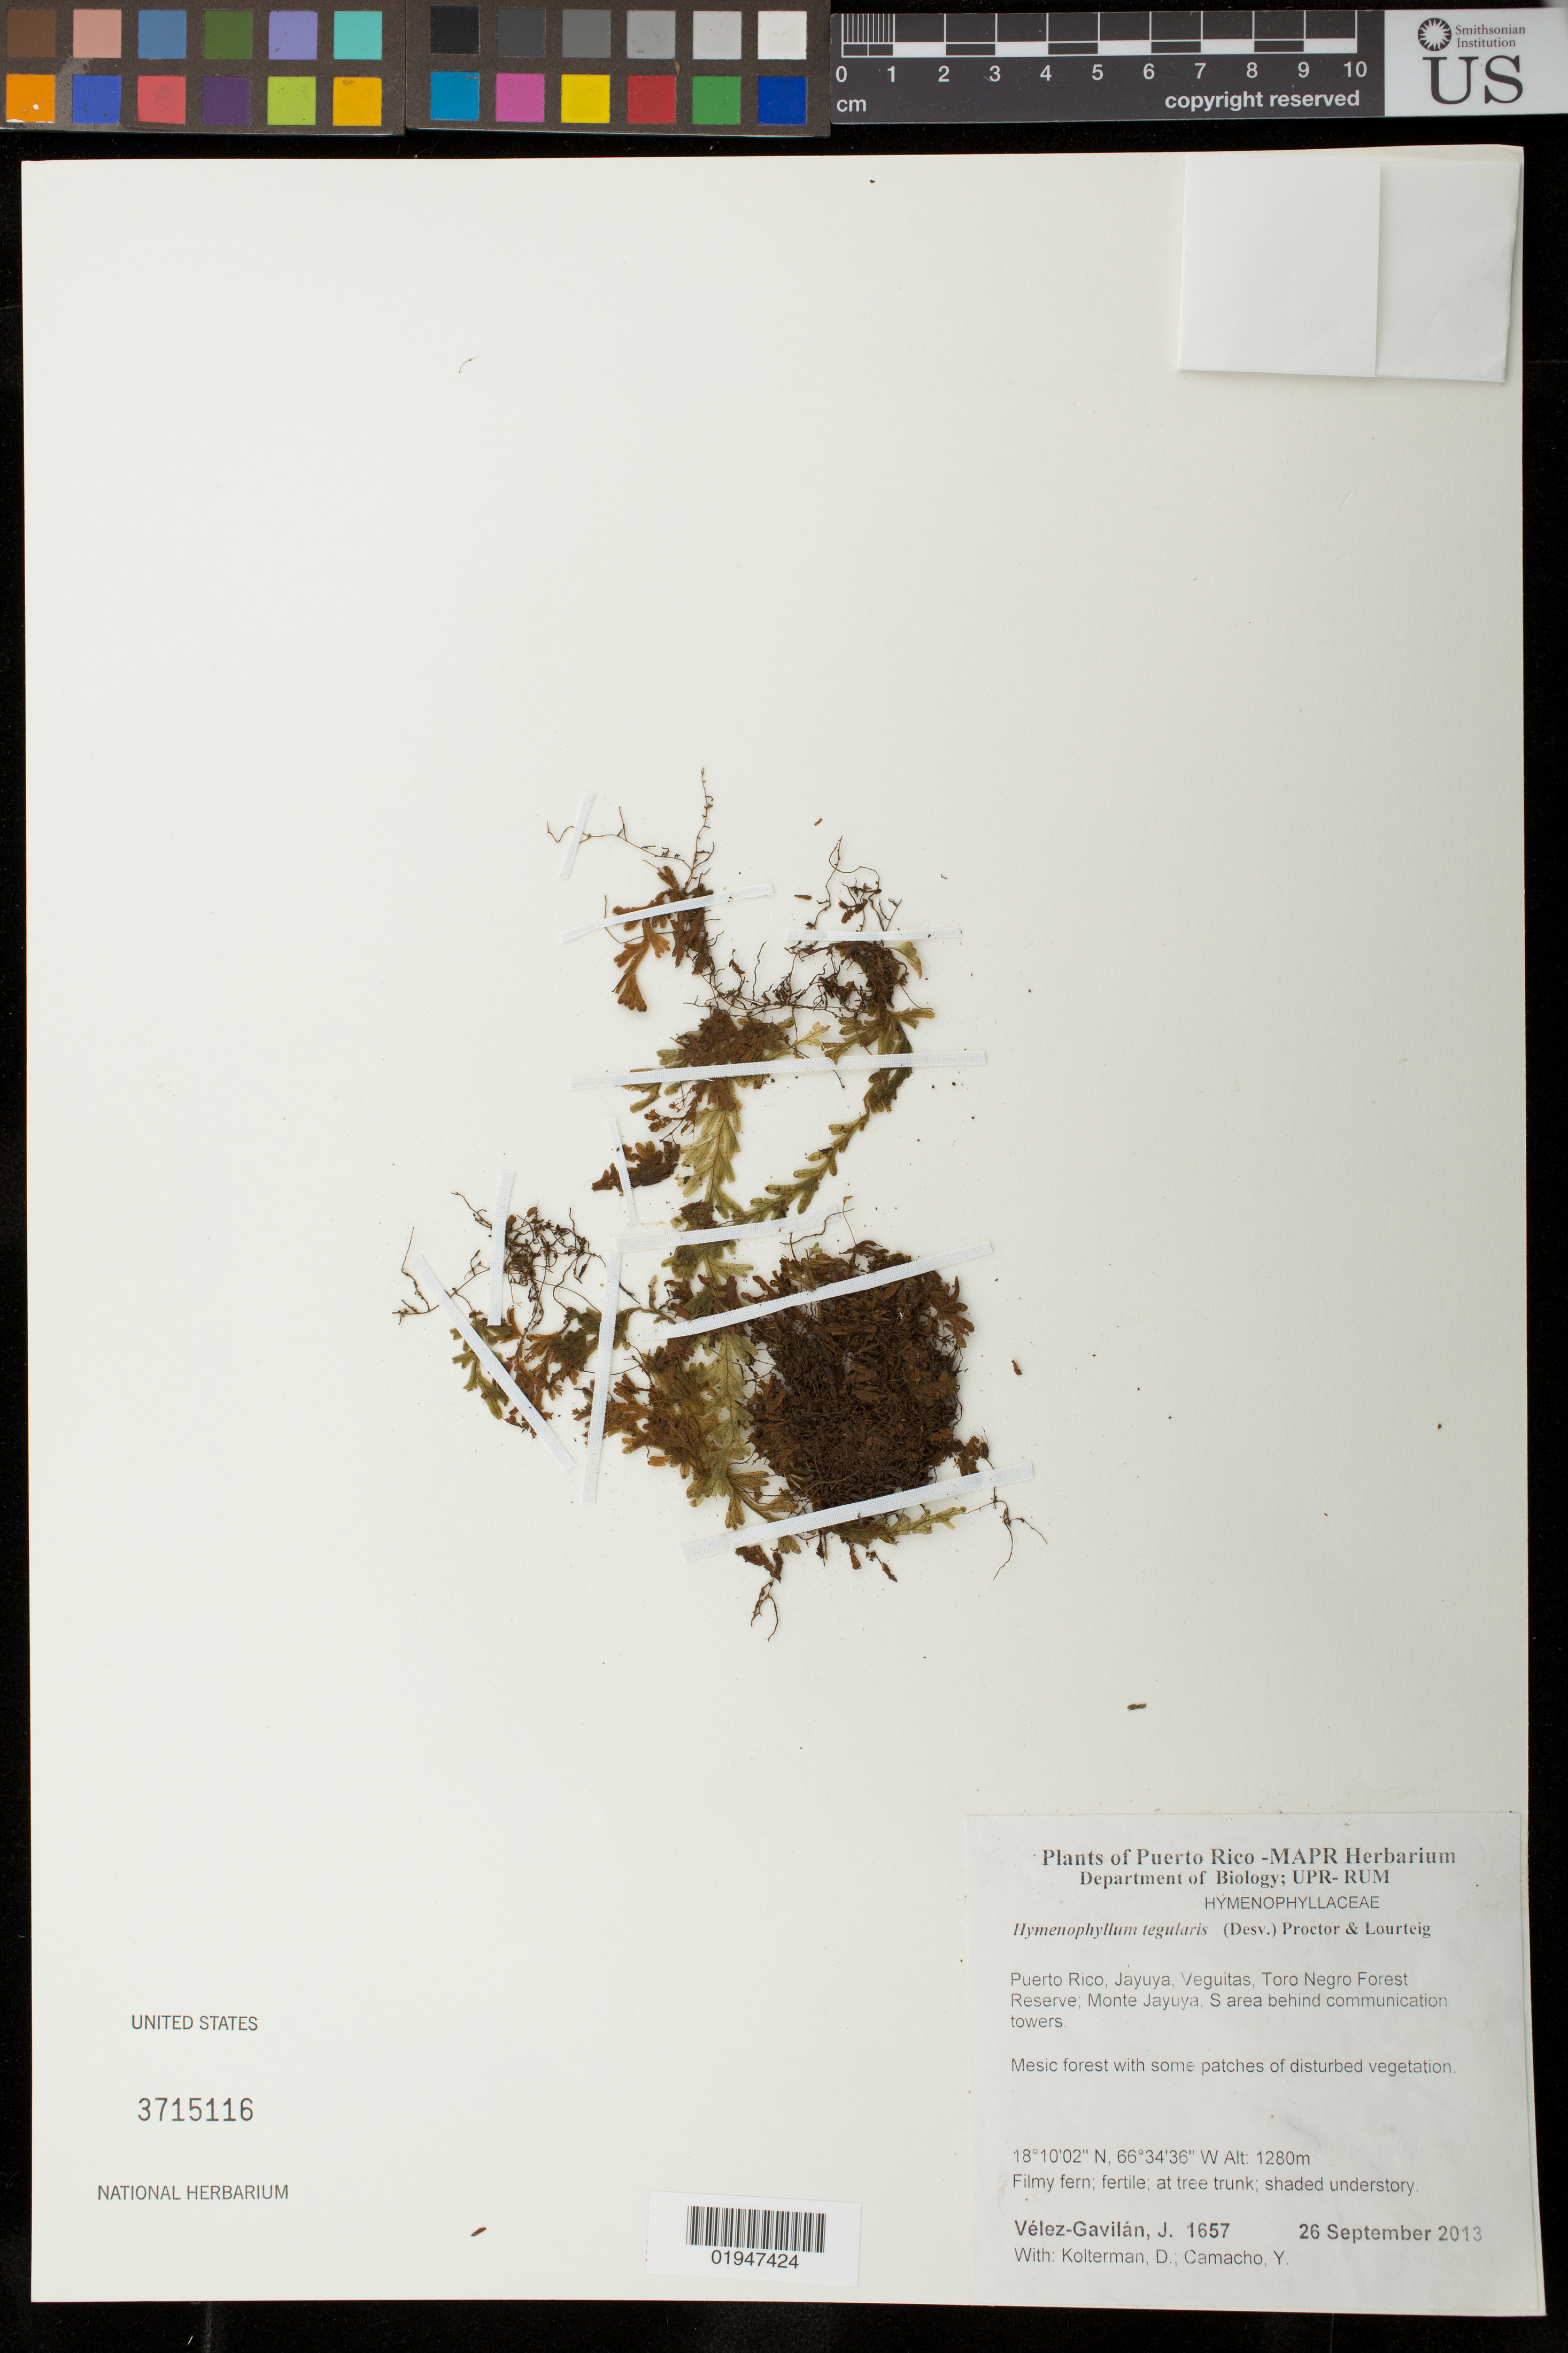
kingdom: Plantae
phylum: Tracheophyta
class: Polypodiopsida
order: Hymenophyllales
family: Hymenophyllaceae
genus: Hymenophyllum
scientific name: Hymenophyllum tegularis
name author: (Desv.) Proctor & Lourteig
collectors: J. Vélez-Gavilán, D. Kolterman & Y. Camacho-López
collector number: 1657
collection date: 2013-09-26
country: Puerto Rico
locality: Jayuya, Veguitas, Toro Negro Forest Reserve; Monte Jayuya, S area behind communication towers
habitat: Mesic forest with some patches of disturbed vegetation. At tree trunk; shaded understory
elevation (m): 1280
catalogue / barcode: US 3715116